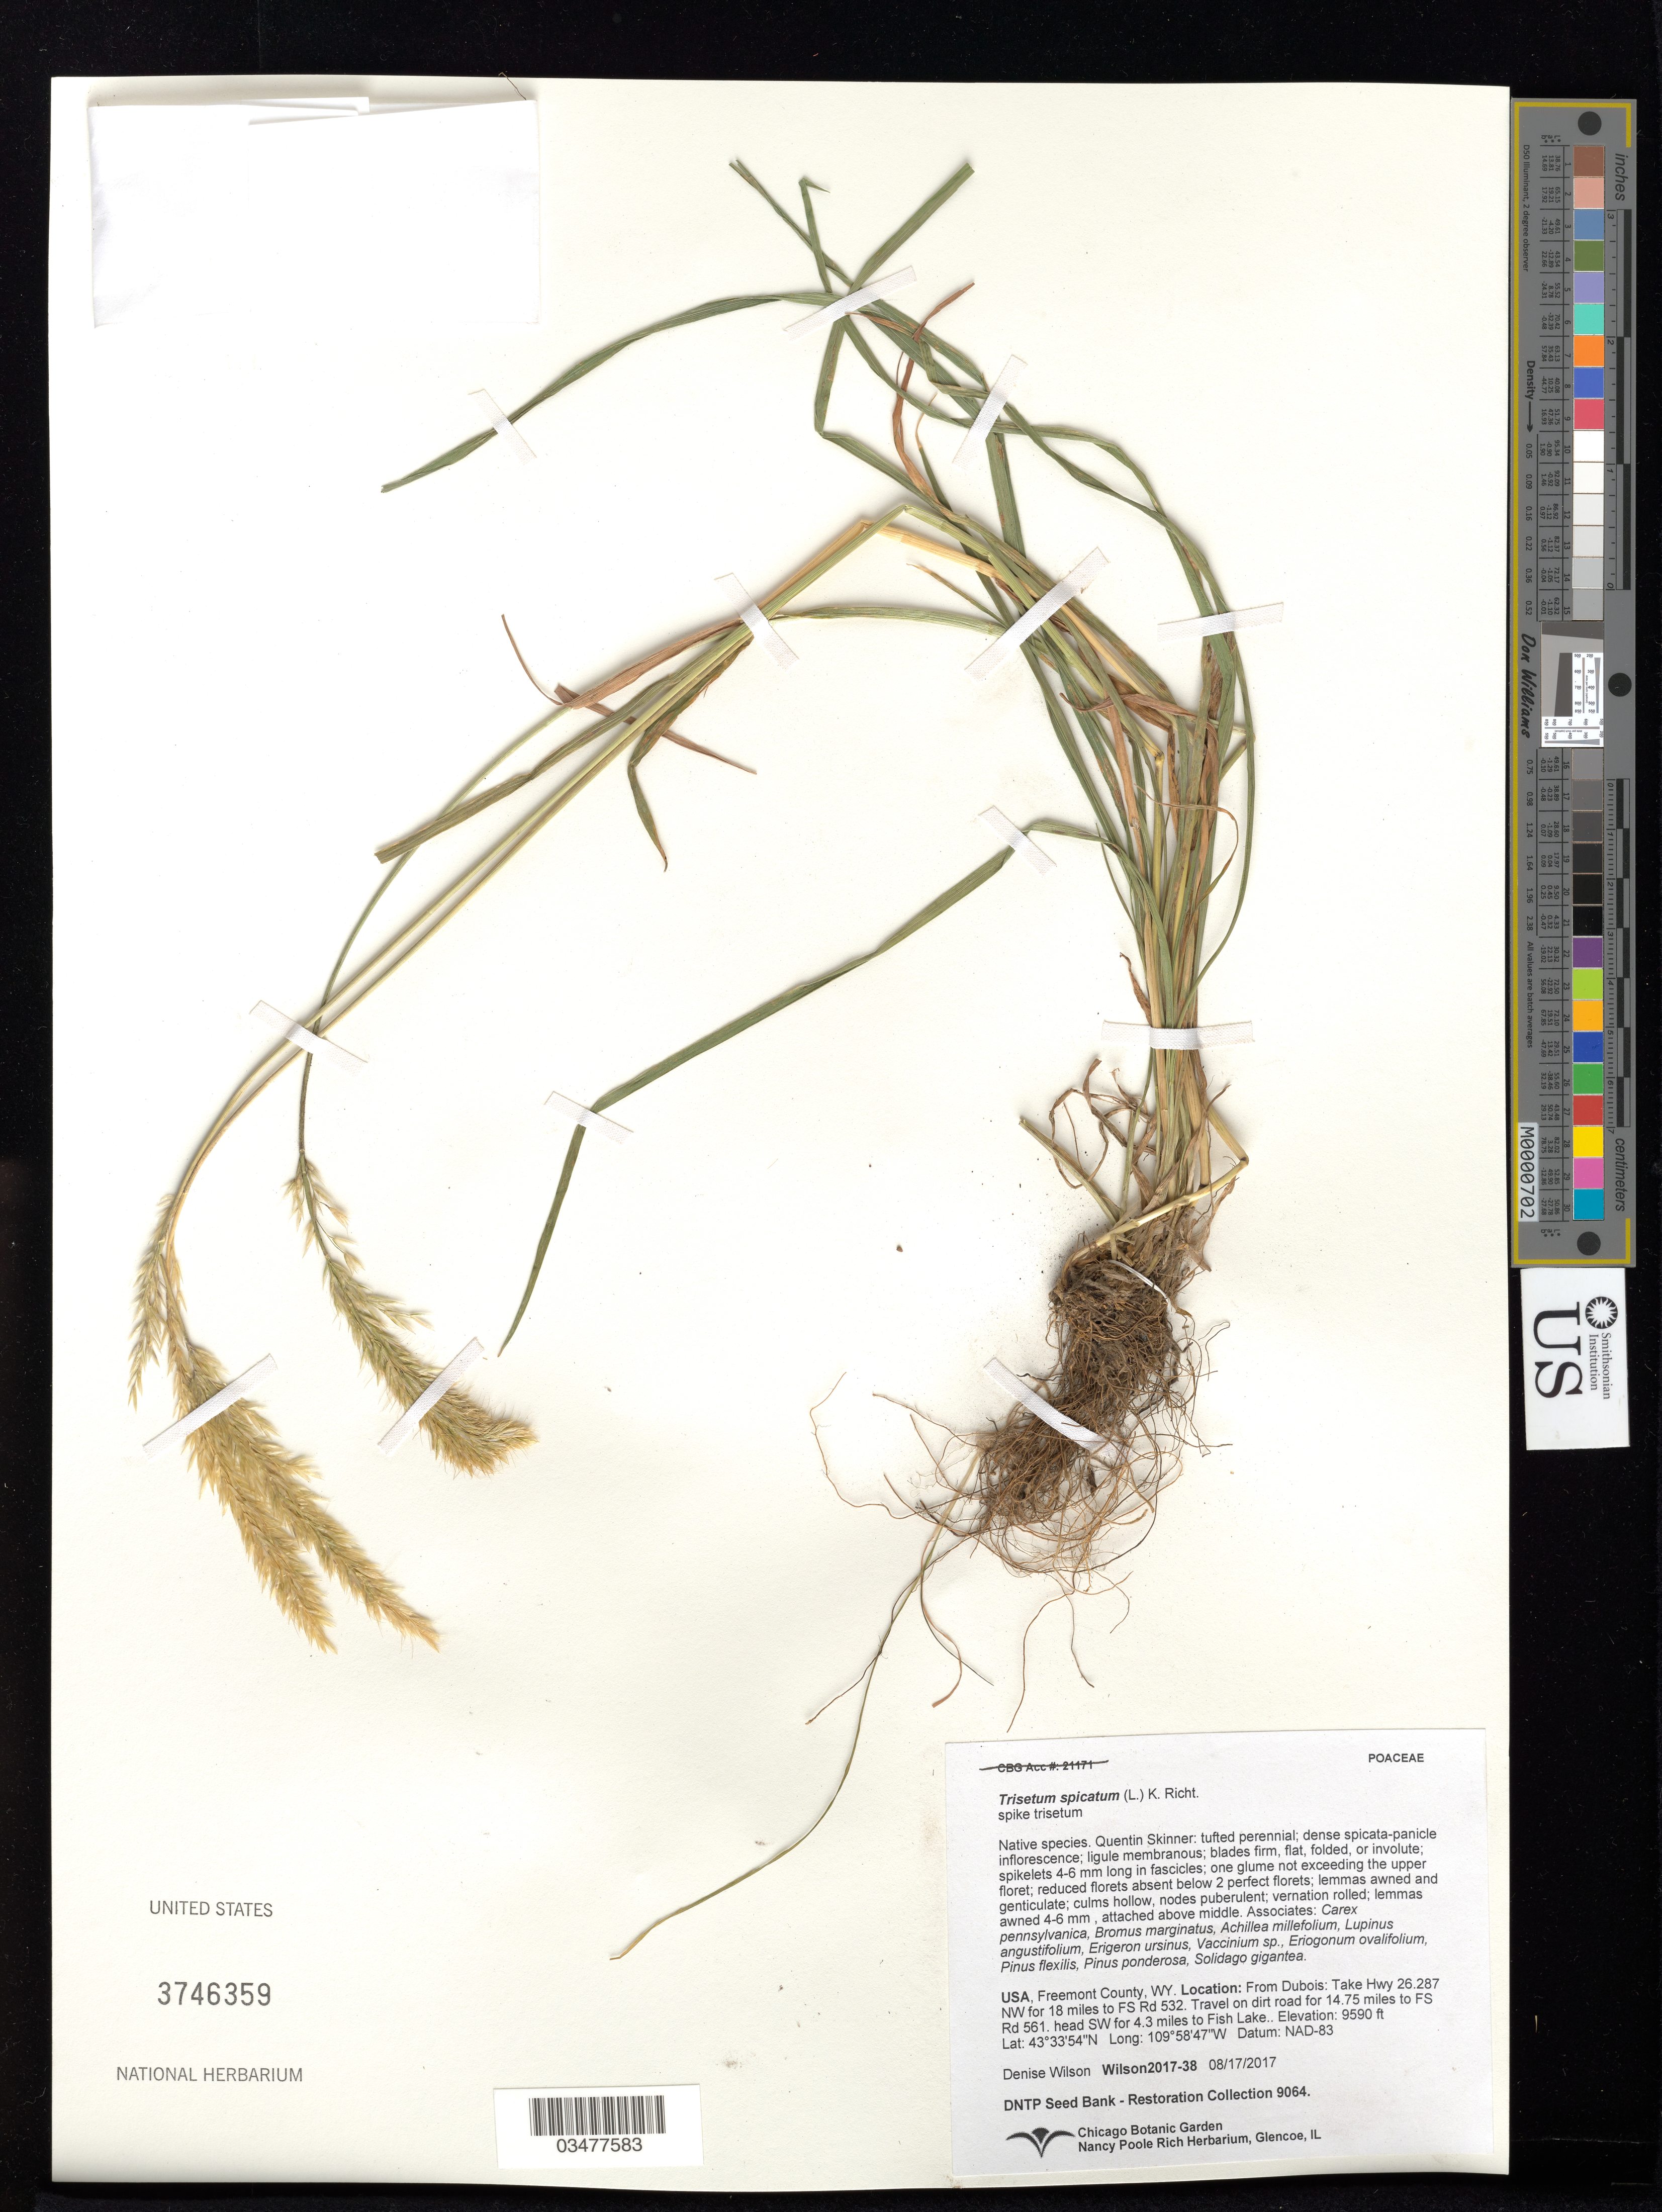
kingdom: Plantae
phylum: Tracheophyta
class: Liliopsida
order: Poales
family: Poaceae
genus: Trisetum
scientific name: Trisetum spicatum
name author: (L.) K. Richt.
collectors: D. Wilson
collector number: Wilson2017-38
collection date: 2017-08-17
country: United States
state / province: Wyoming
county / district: Fremont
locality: Near Fish Lake.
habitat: With Bromus marginatus, Vaccinium sp., pinus ponderosa, ect.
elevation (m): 2923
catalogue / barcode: US 3746359